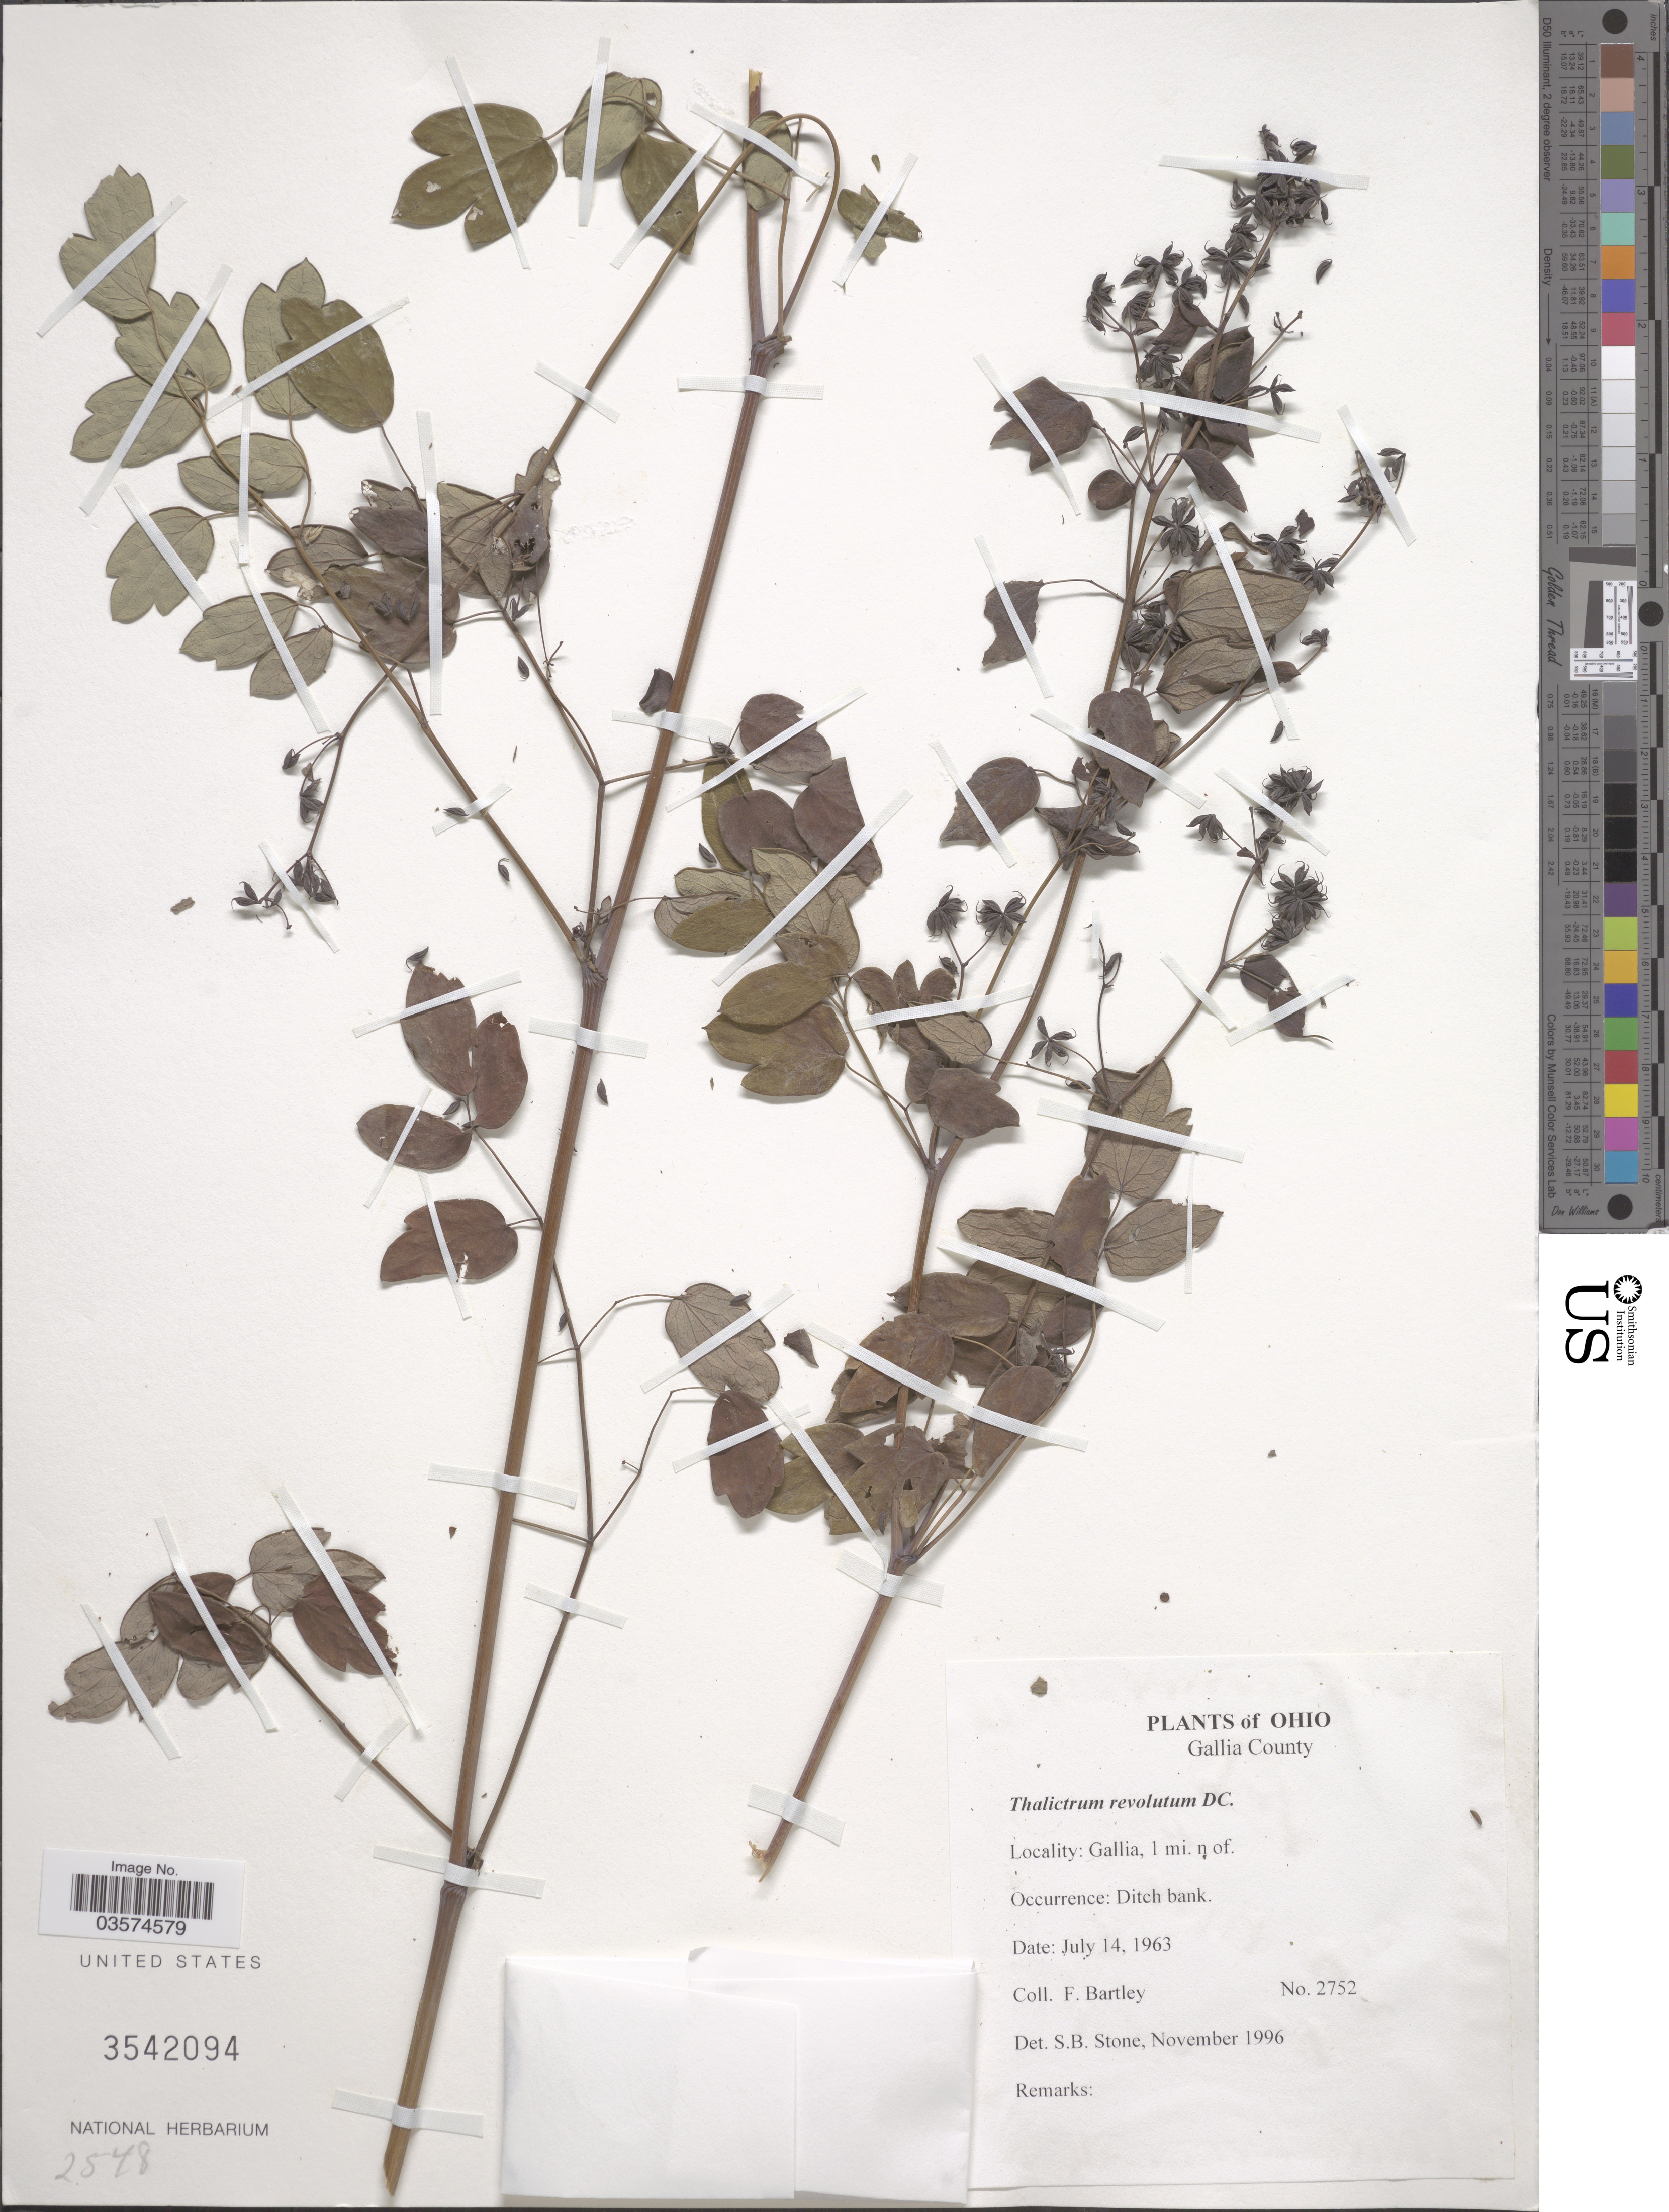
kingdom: Plantae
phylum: Tracheophyta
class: Magnoliopsida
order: Ranunculales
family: Ranunculaceae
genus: Thalictrum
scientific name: Thalictrum amphibolum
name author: Greene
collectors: F. Bartley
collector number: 2752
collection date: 1963-07-14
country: United States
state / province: Ohio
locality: Gallia County. Gallia, 1 m. n of. Ditch bank.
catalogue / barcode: US 3542094